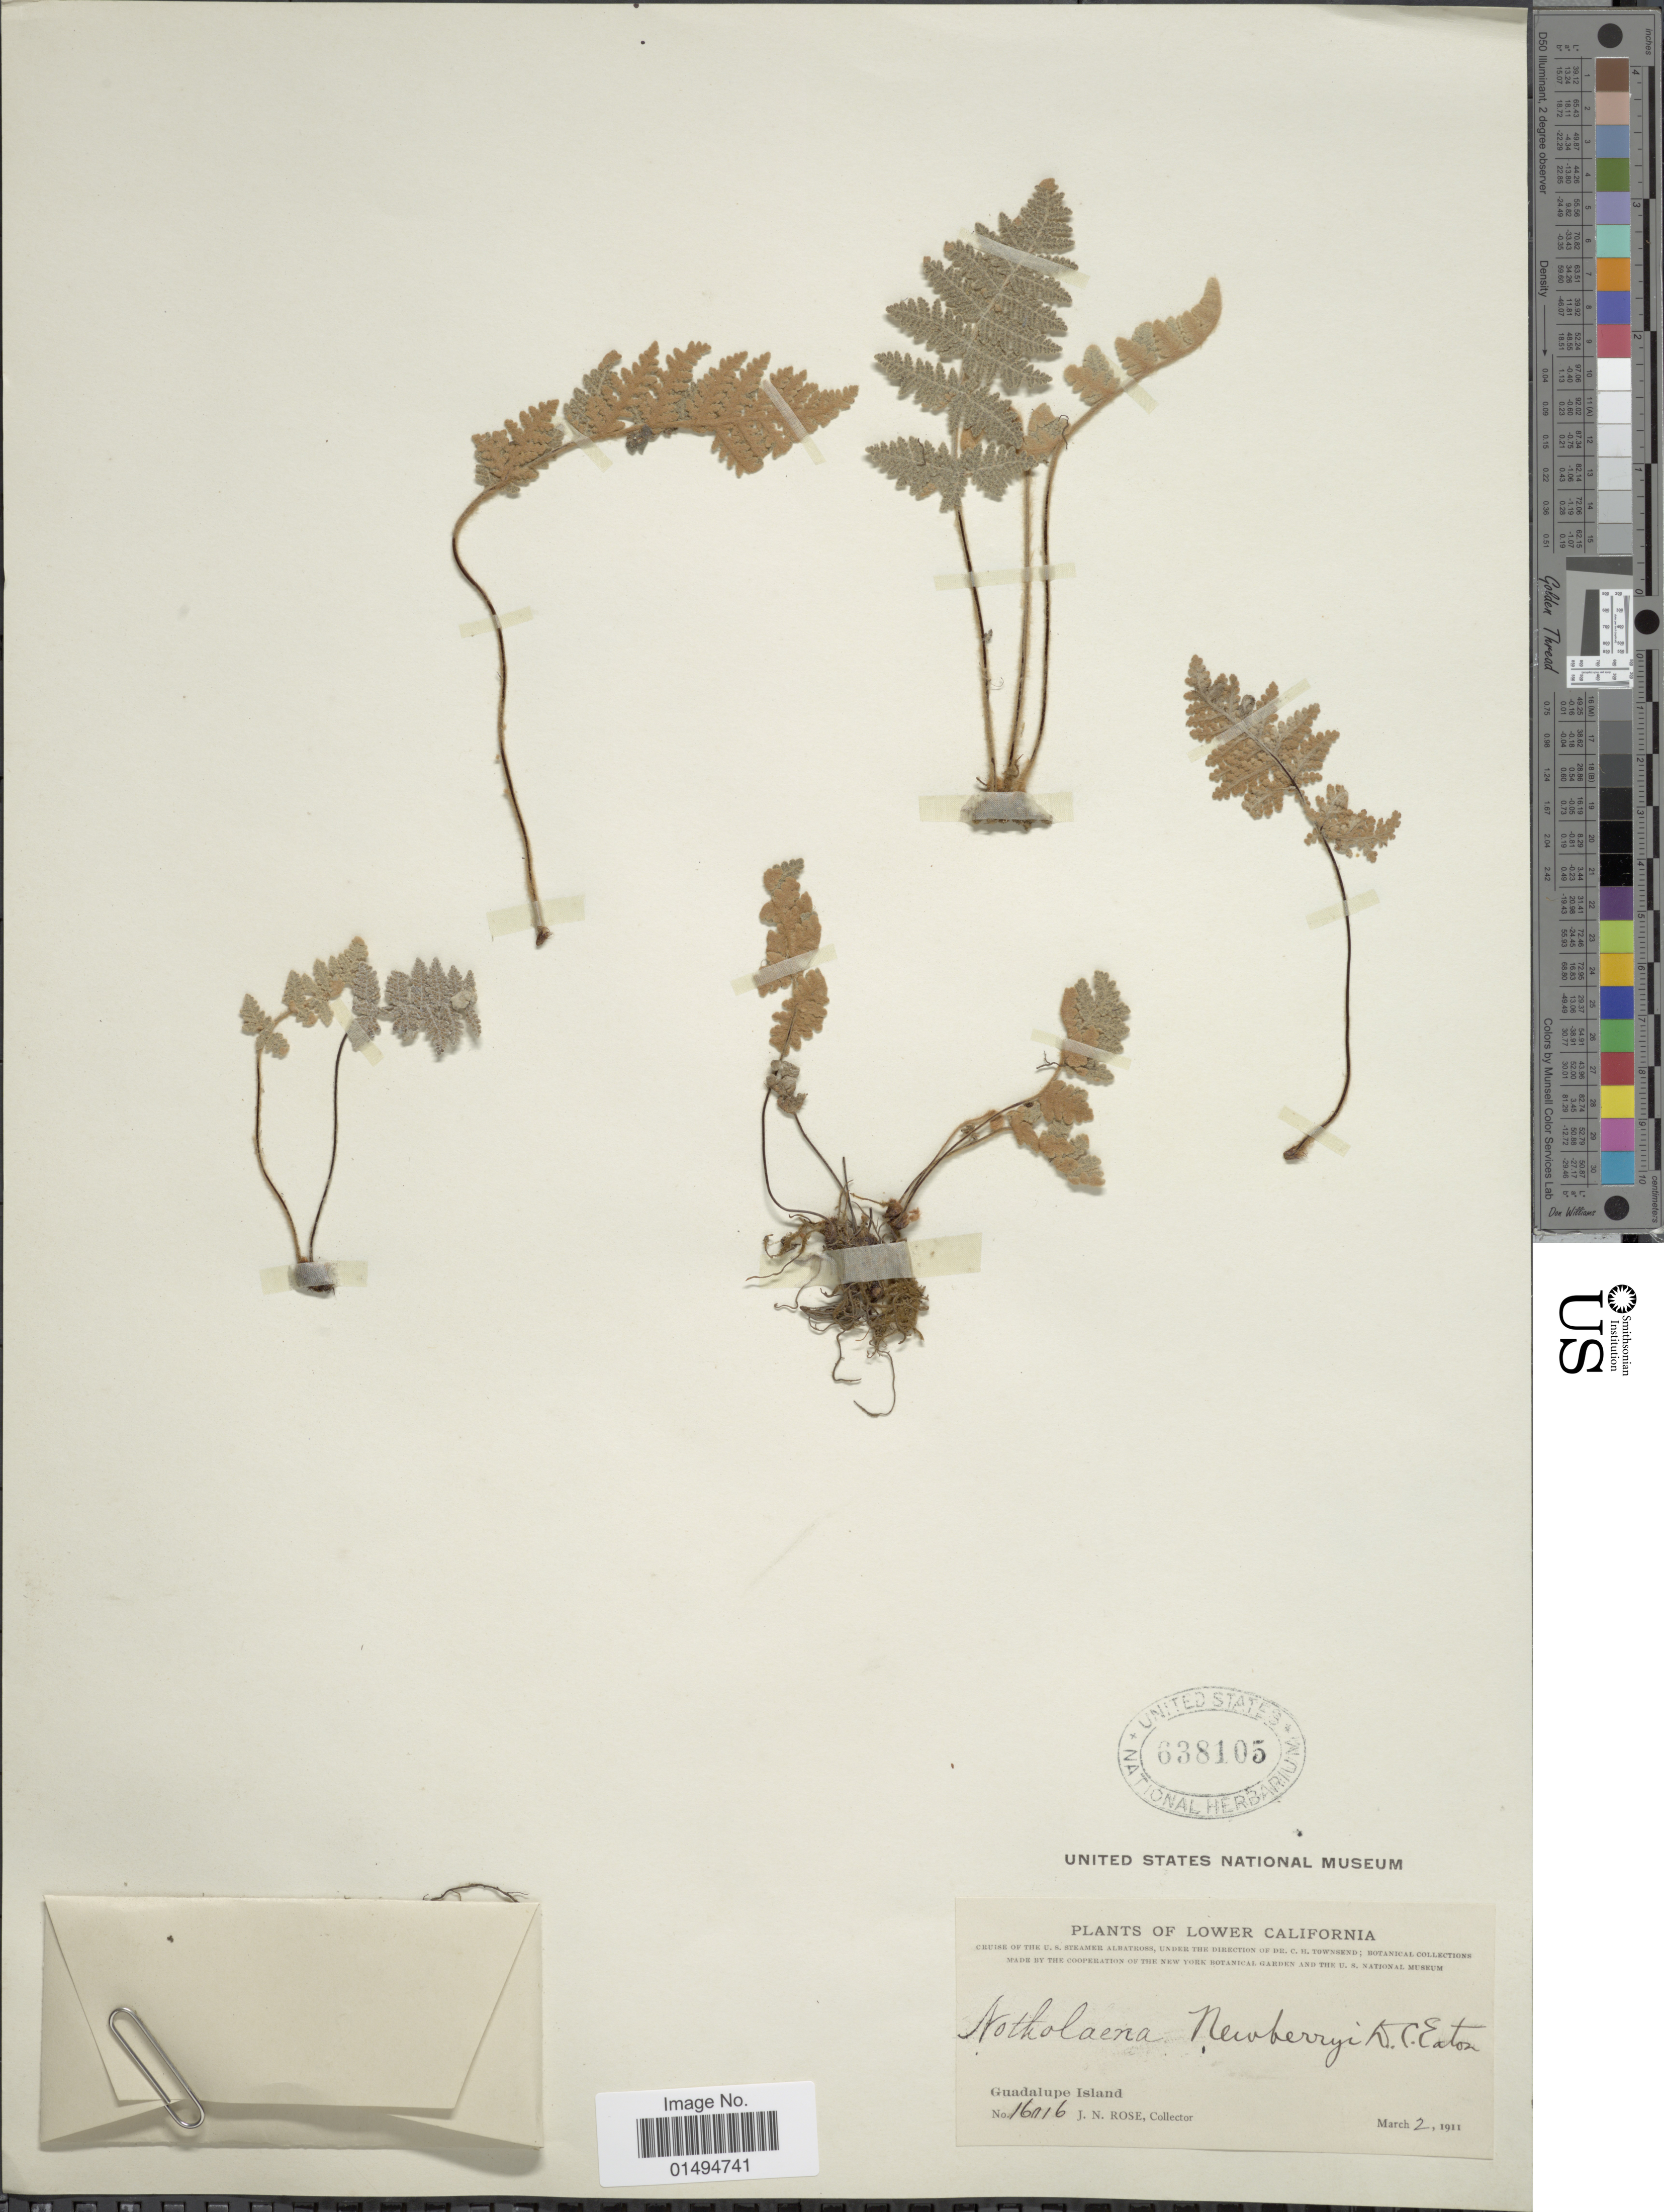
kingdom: Plantae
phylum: Tracheophyta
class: Polypodiopsida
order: Polypodiales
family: Pteridaceae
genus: Myriopteris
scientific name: Myriopteris newberryi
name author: (D.C. Eaton) Grusz & Windham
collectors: J. N. Rose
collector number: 16016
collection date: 1911-03-02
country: Mexico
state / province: Baja California Norte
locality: Lower California, GuadalupeIsland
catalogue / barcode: US 638105